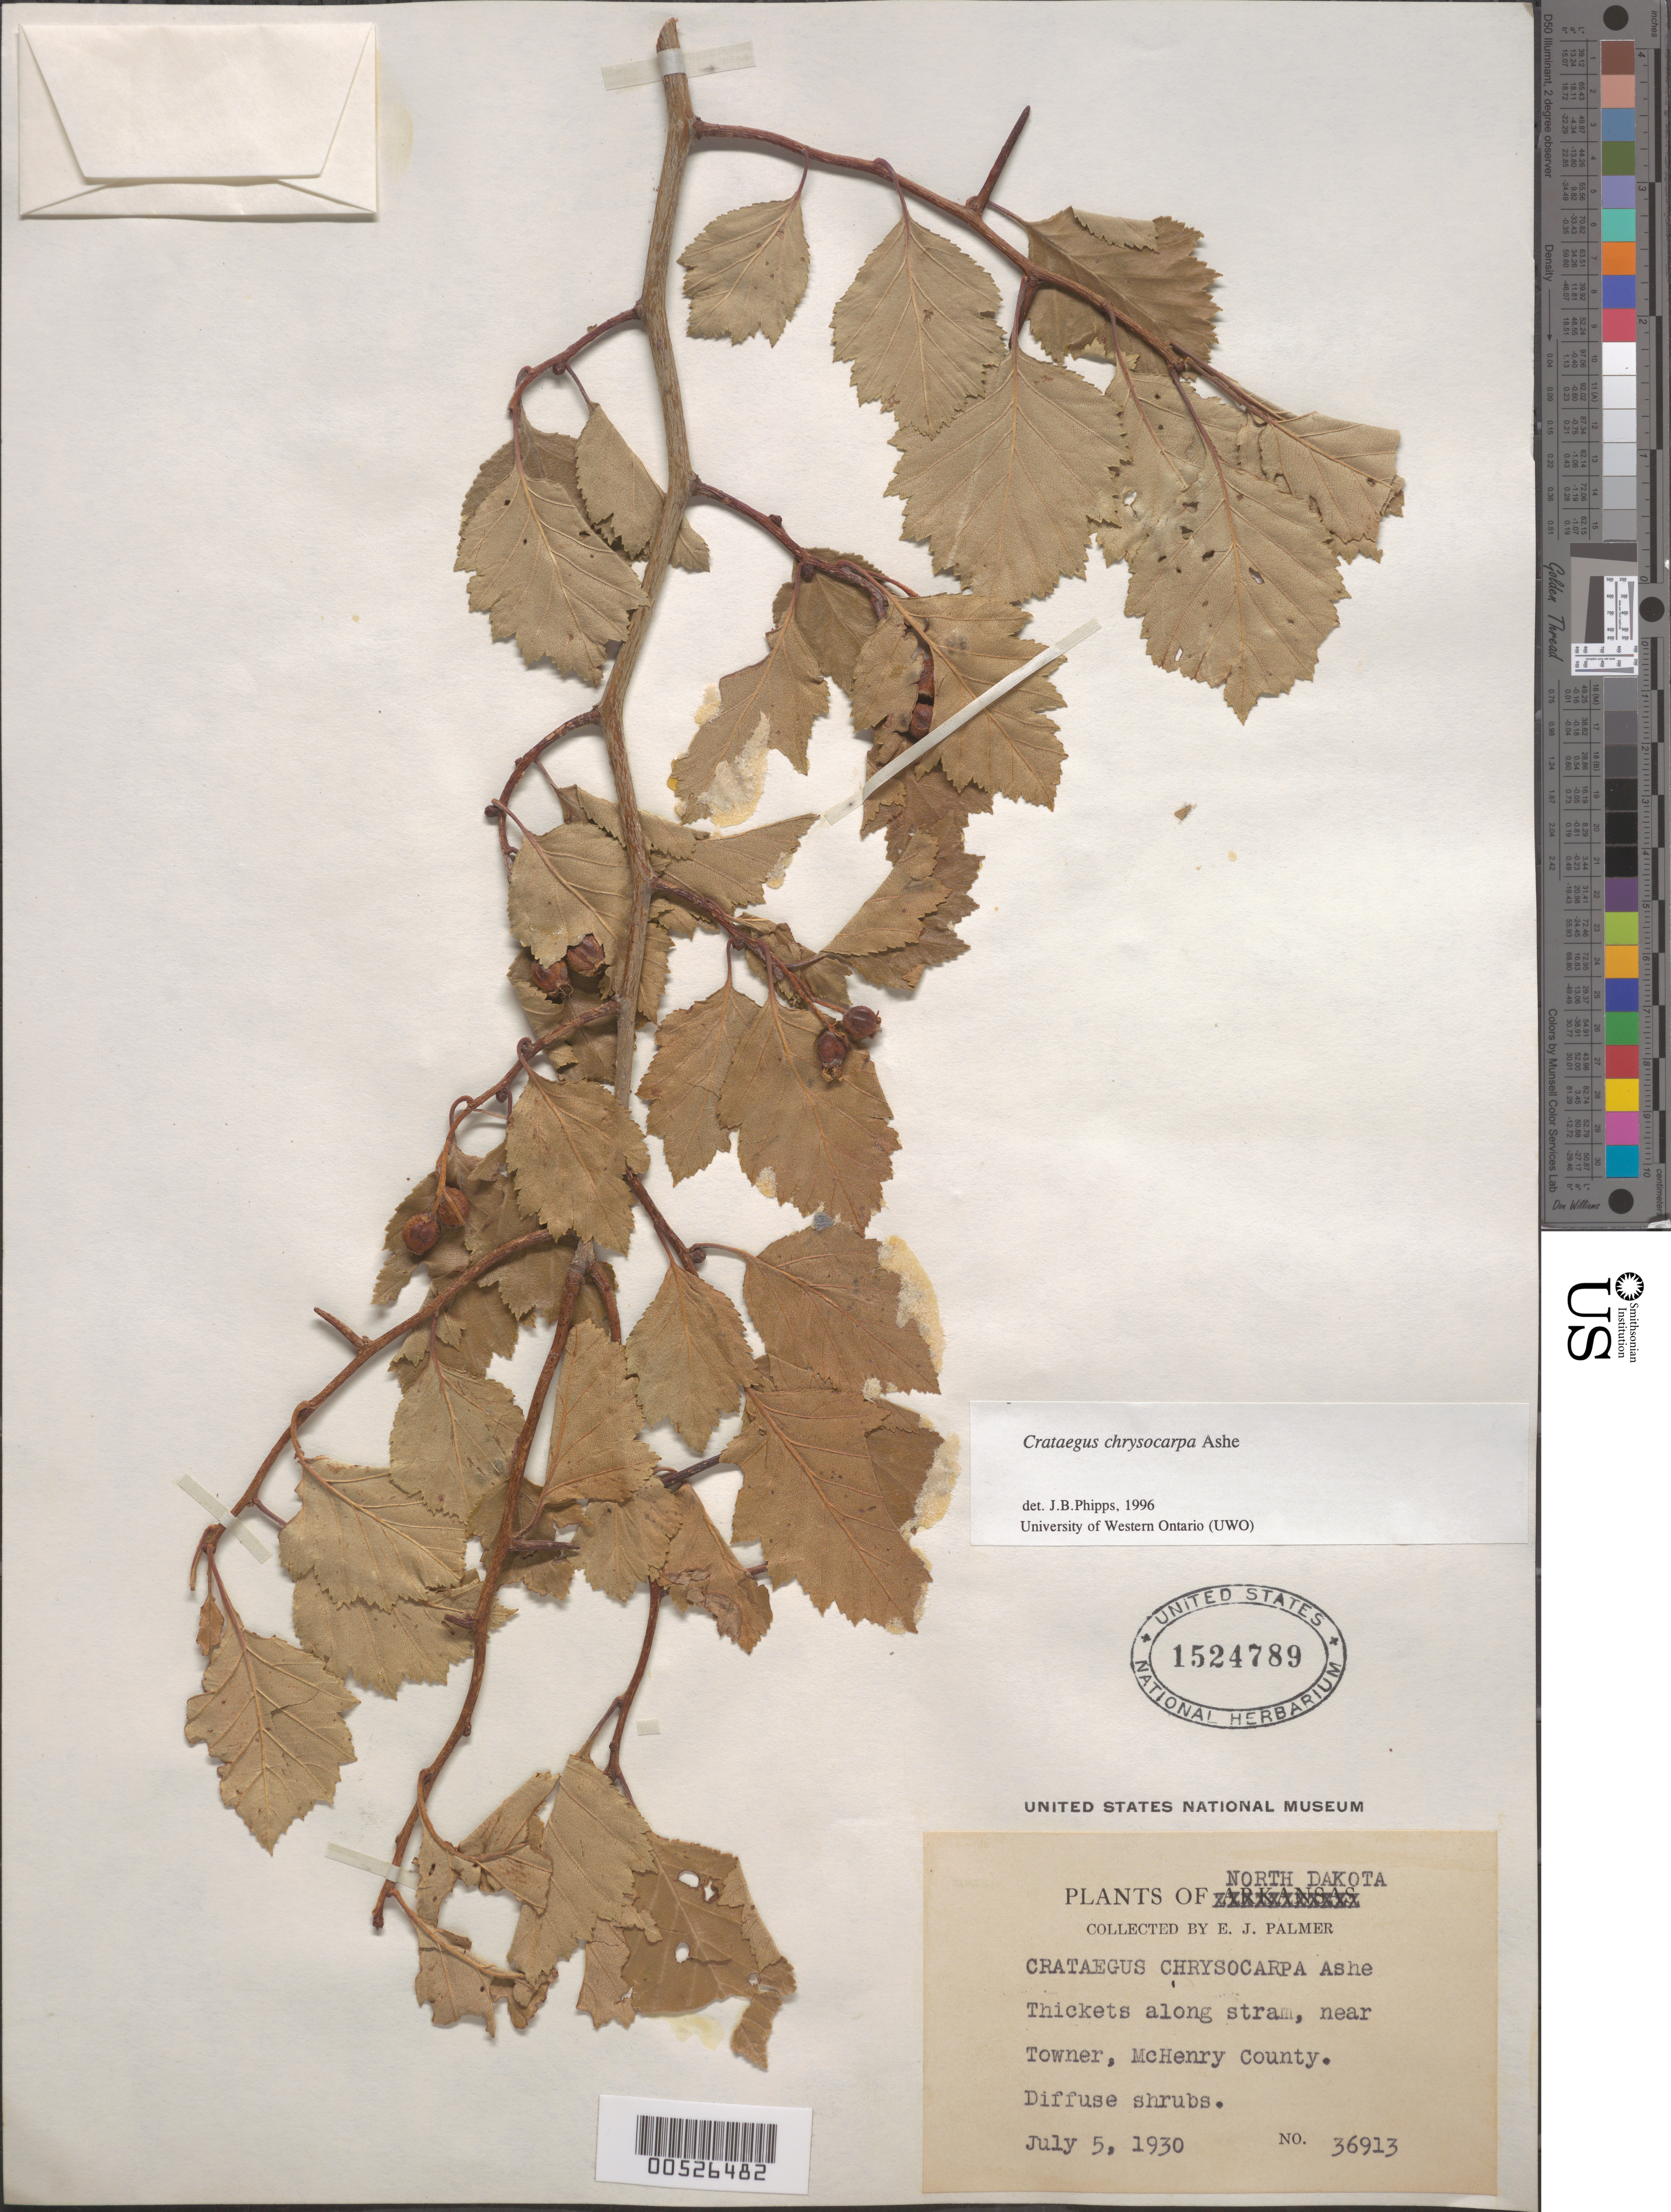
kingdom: Plantae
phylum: Tracheophyta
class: Magnoliopsida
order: Rosales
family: Rosaceae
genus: Crataegus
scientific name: Crataegus chrysocarpa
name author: Ashe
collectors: E. J. Palmer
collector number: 36913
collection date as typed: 05 Jul 1930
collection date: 1930-07-05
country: United States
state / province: North Dakota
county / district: McHenry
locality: Near Towner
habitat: Thickets along stream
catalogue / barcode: US 1524789